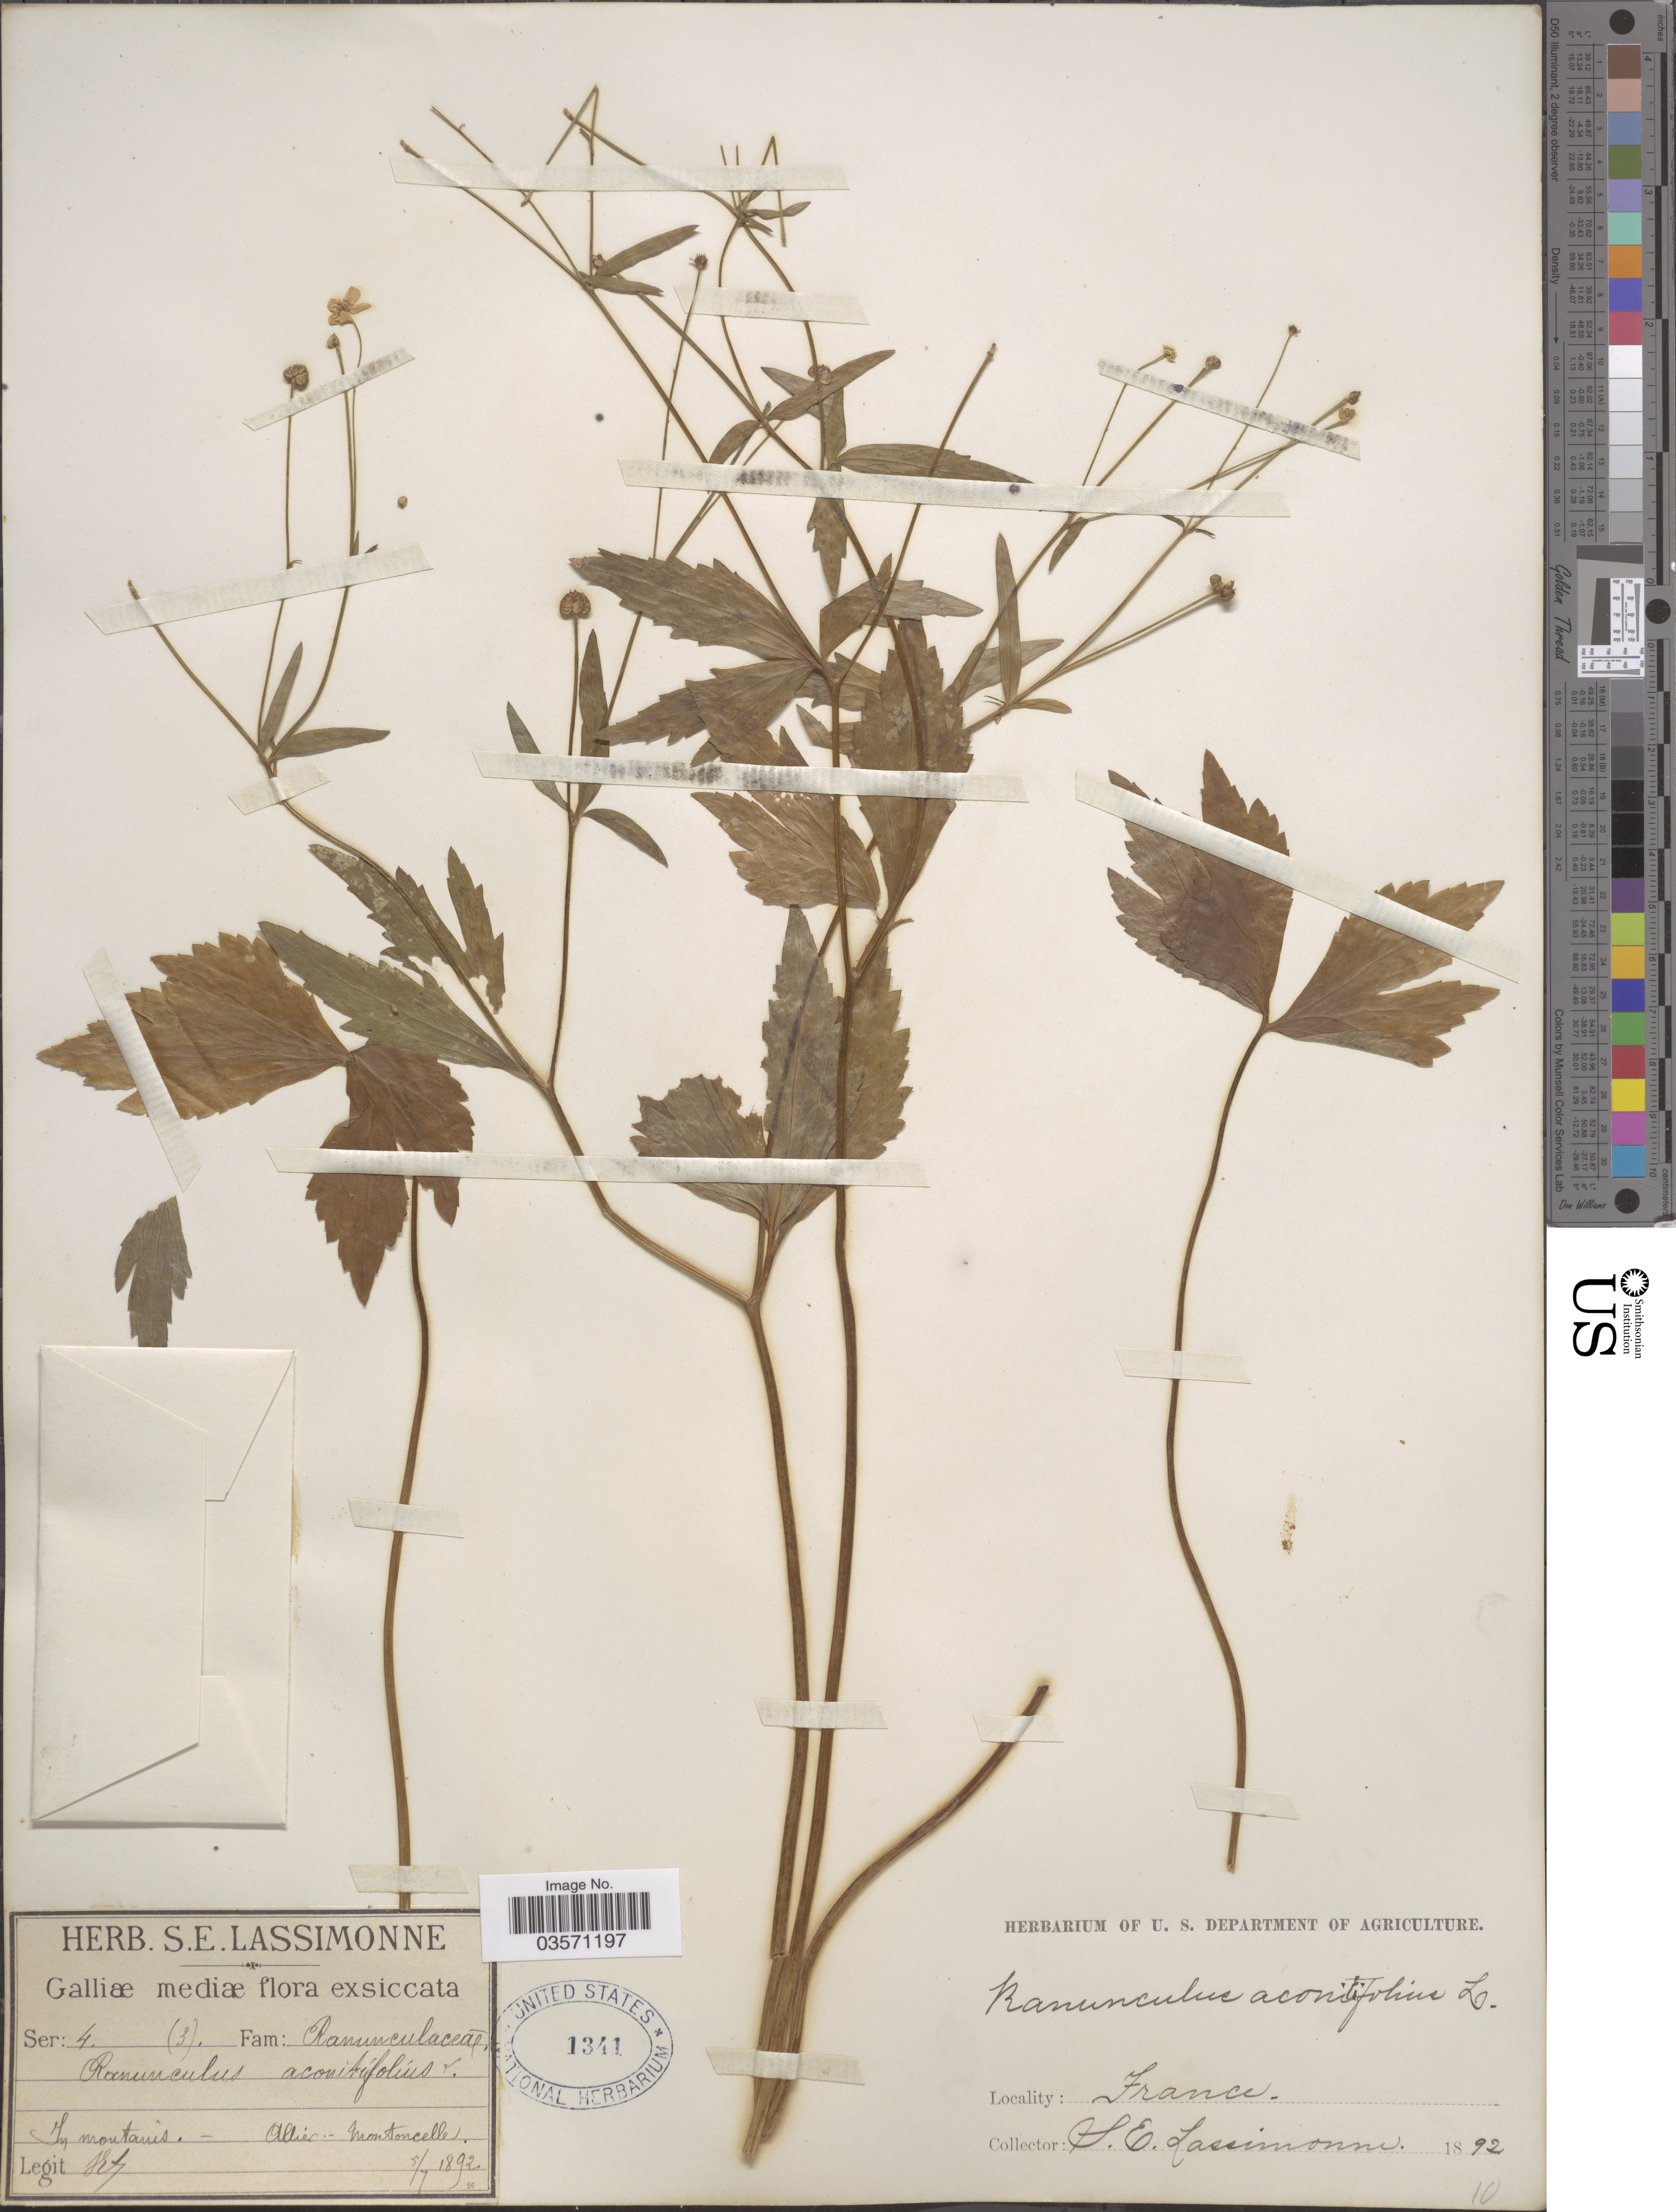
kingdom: Plantae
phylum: Tracheophyta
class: Magnoliopsida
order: Ranunculales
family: Ranunculaceae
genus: Ranunculus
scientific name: Ranunculus aconitifolius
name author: L.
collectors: S. Lassimonne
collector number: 3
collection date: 1892-07-05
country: France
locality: Galliæ mediæ. In montanis. - Allier.- Montoncelle.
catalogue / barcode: US 1341